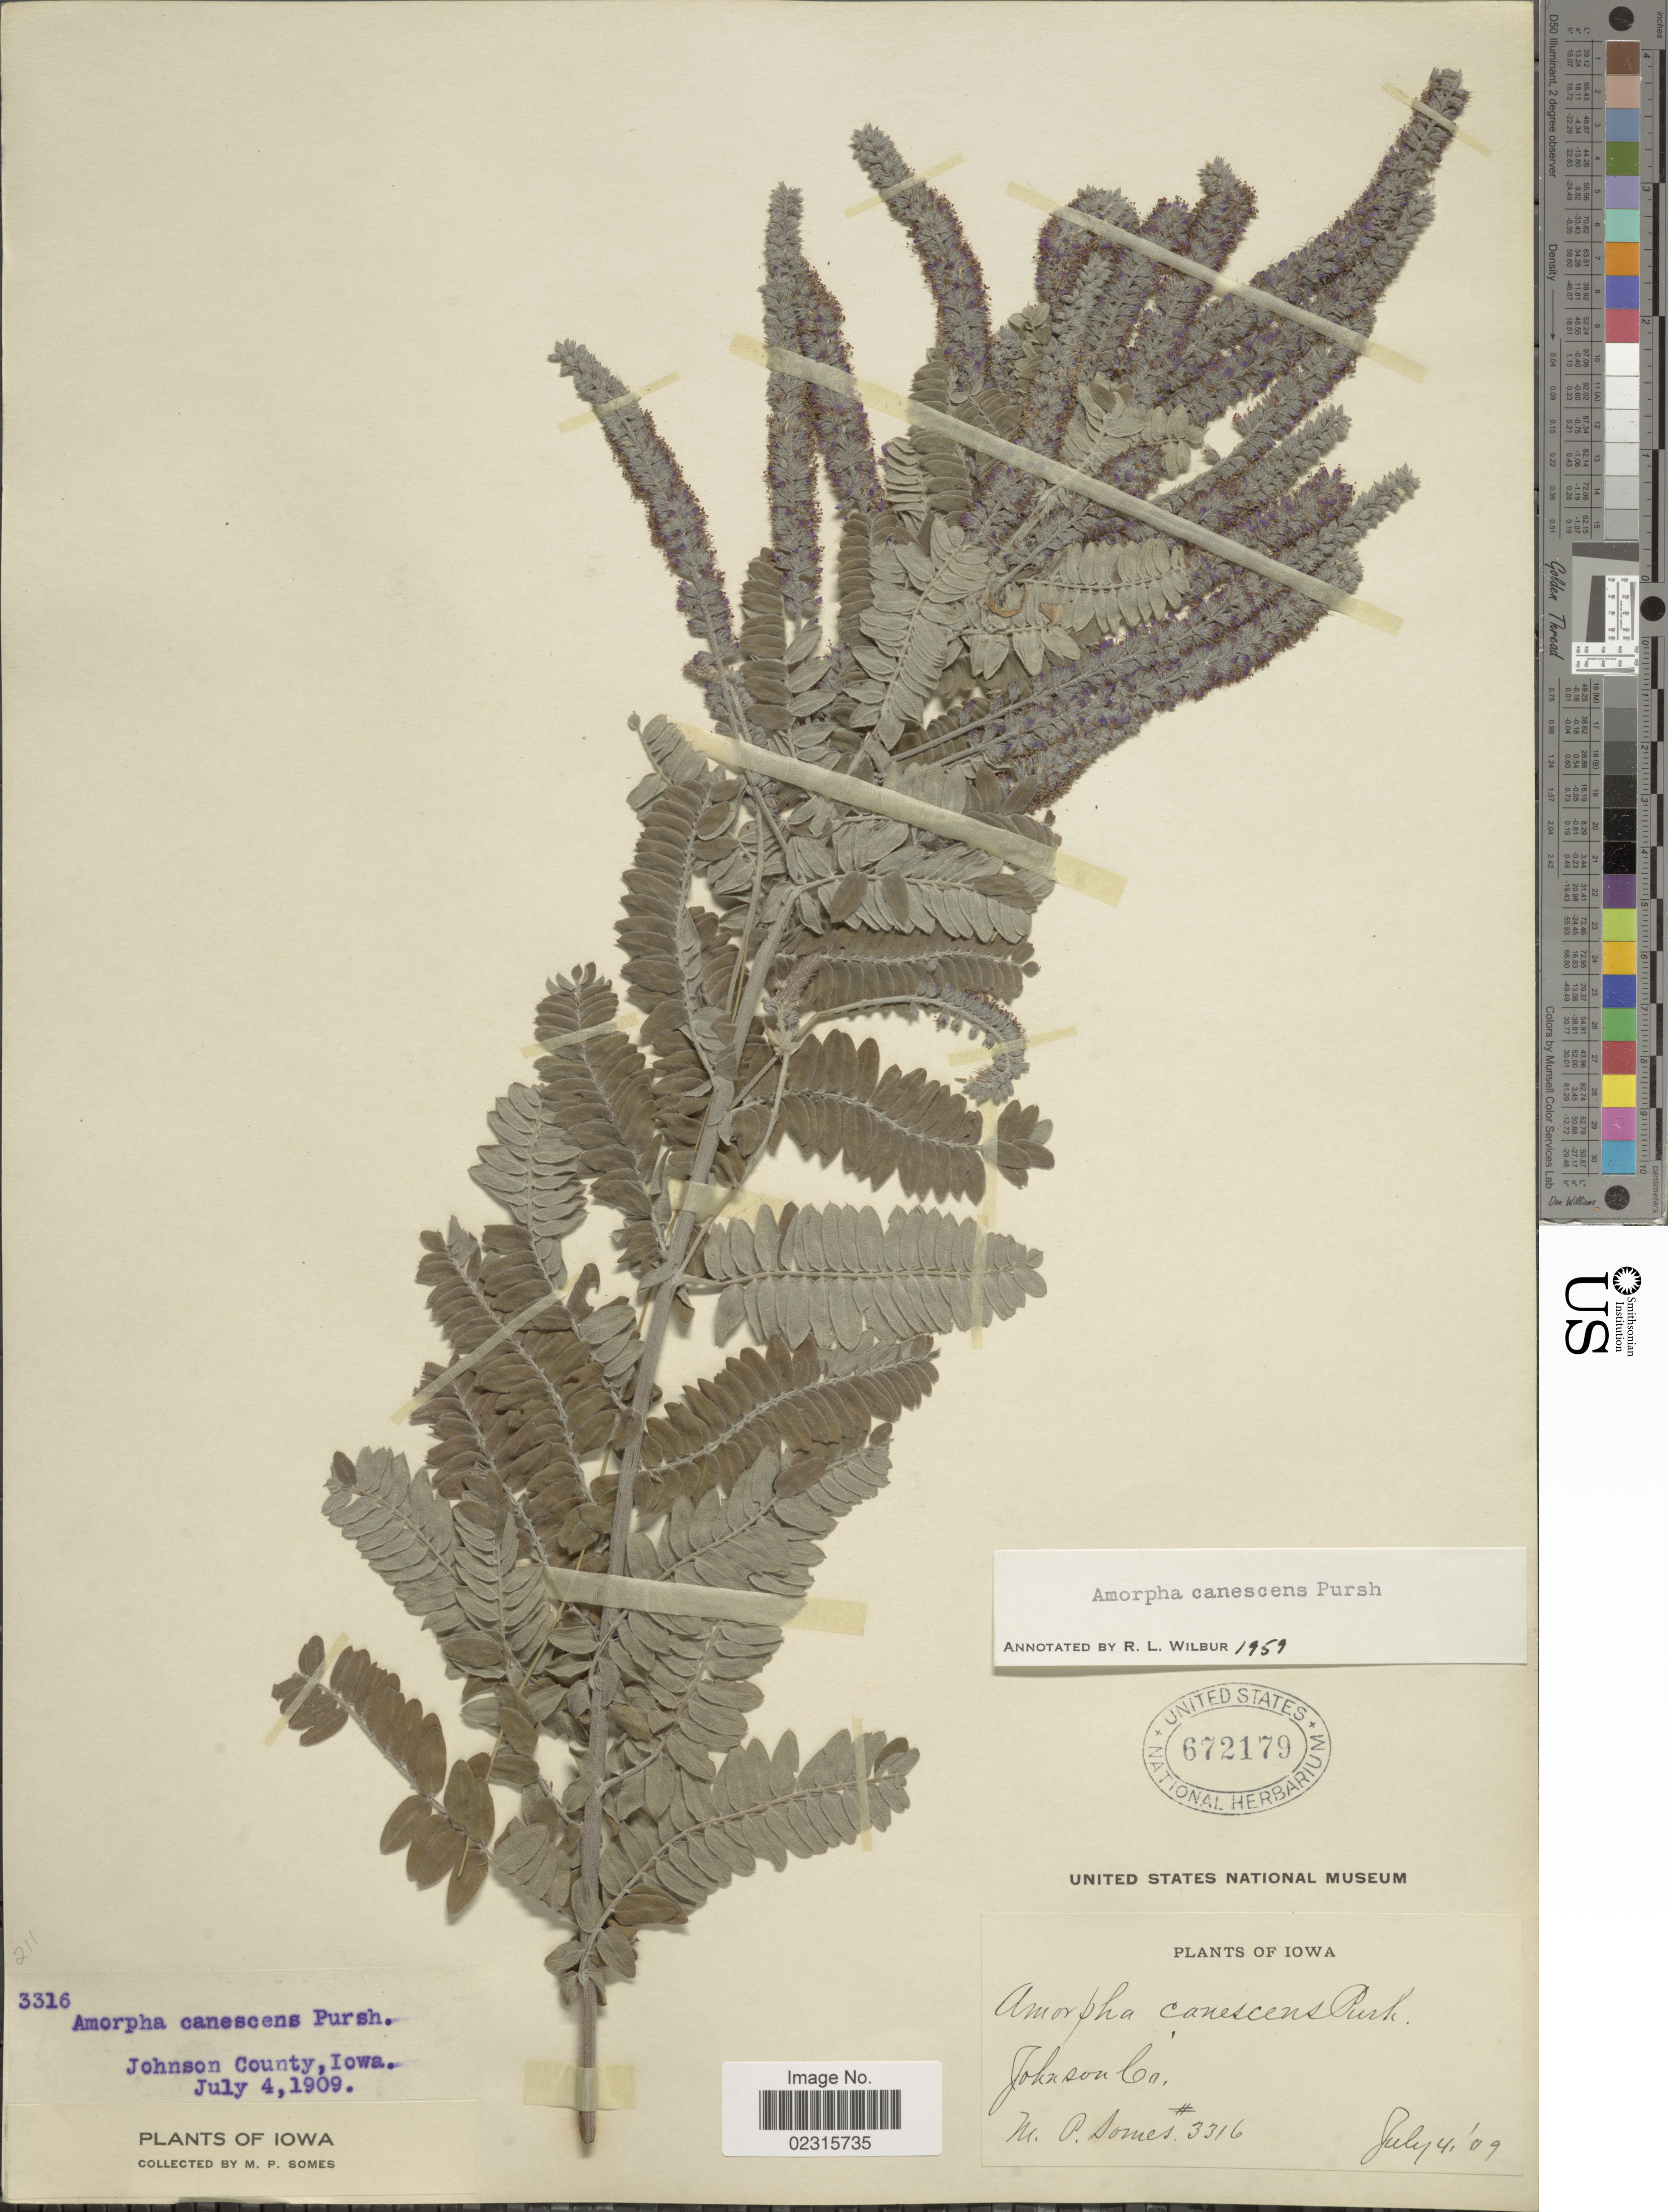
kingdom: Plantae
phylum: Tracheophyta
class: Magnoliopsida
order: Fabales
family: Fabaceae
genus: Amorpha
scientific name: Amorpha canescens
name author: Pursh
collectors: M. Somes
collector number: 3316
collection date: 1909-07-04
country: United States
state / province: Iowa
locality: Johnson County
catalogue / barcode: US 672179